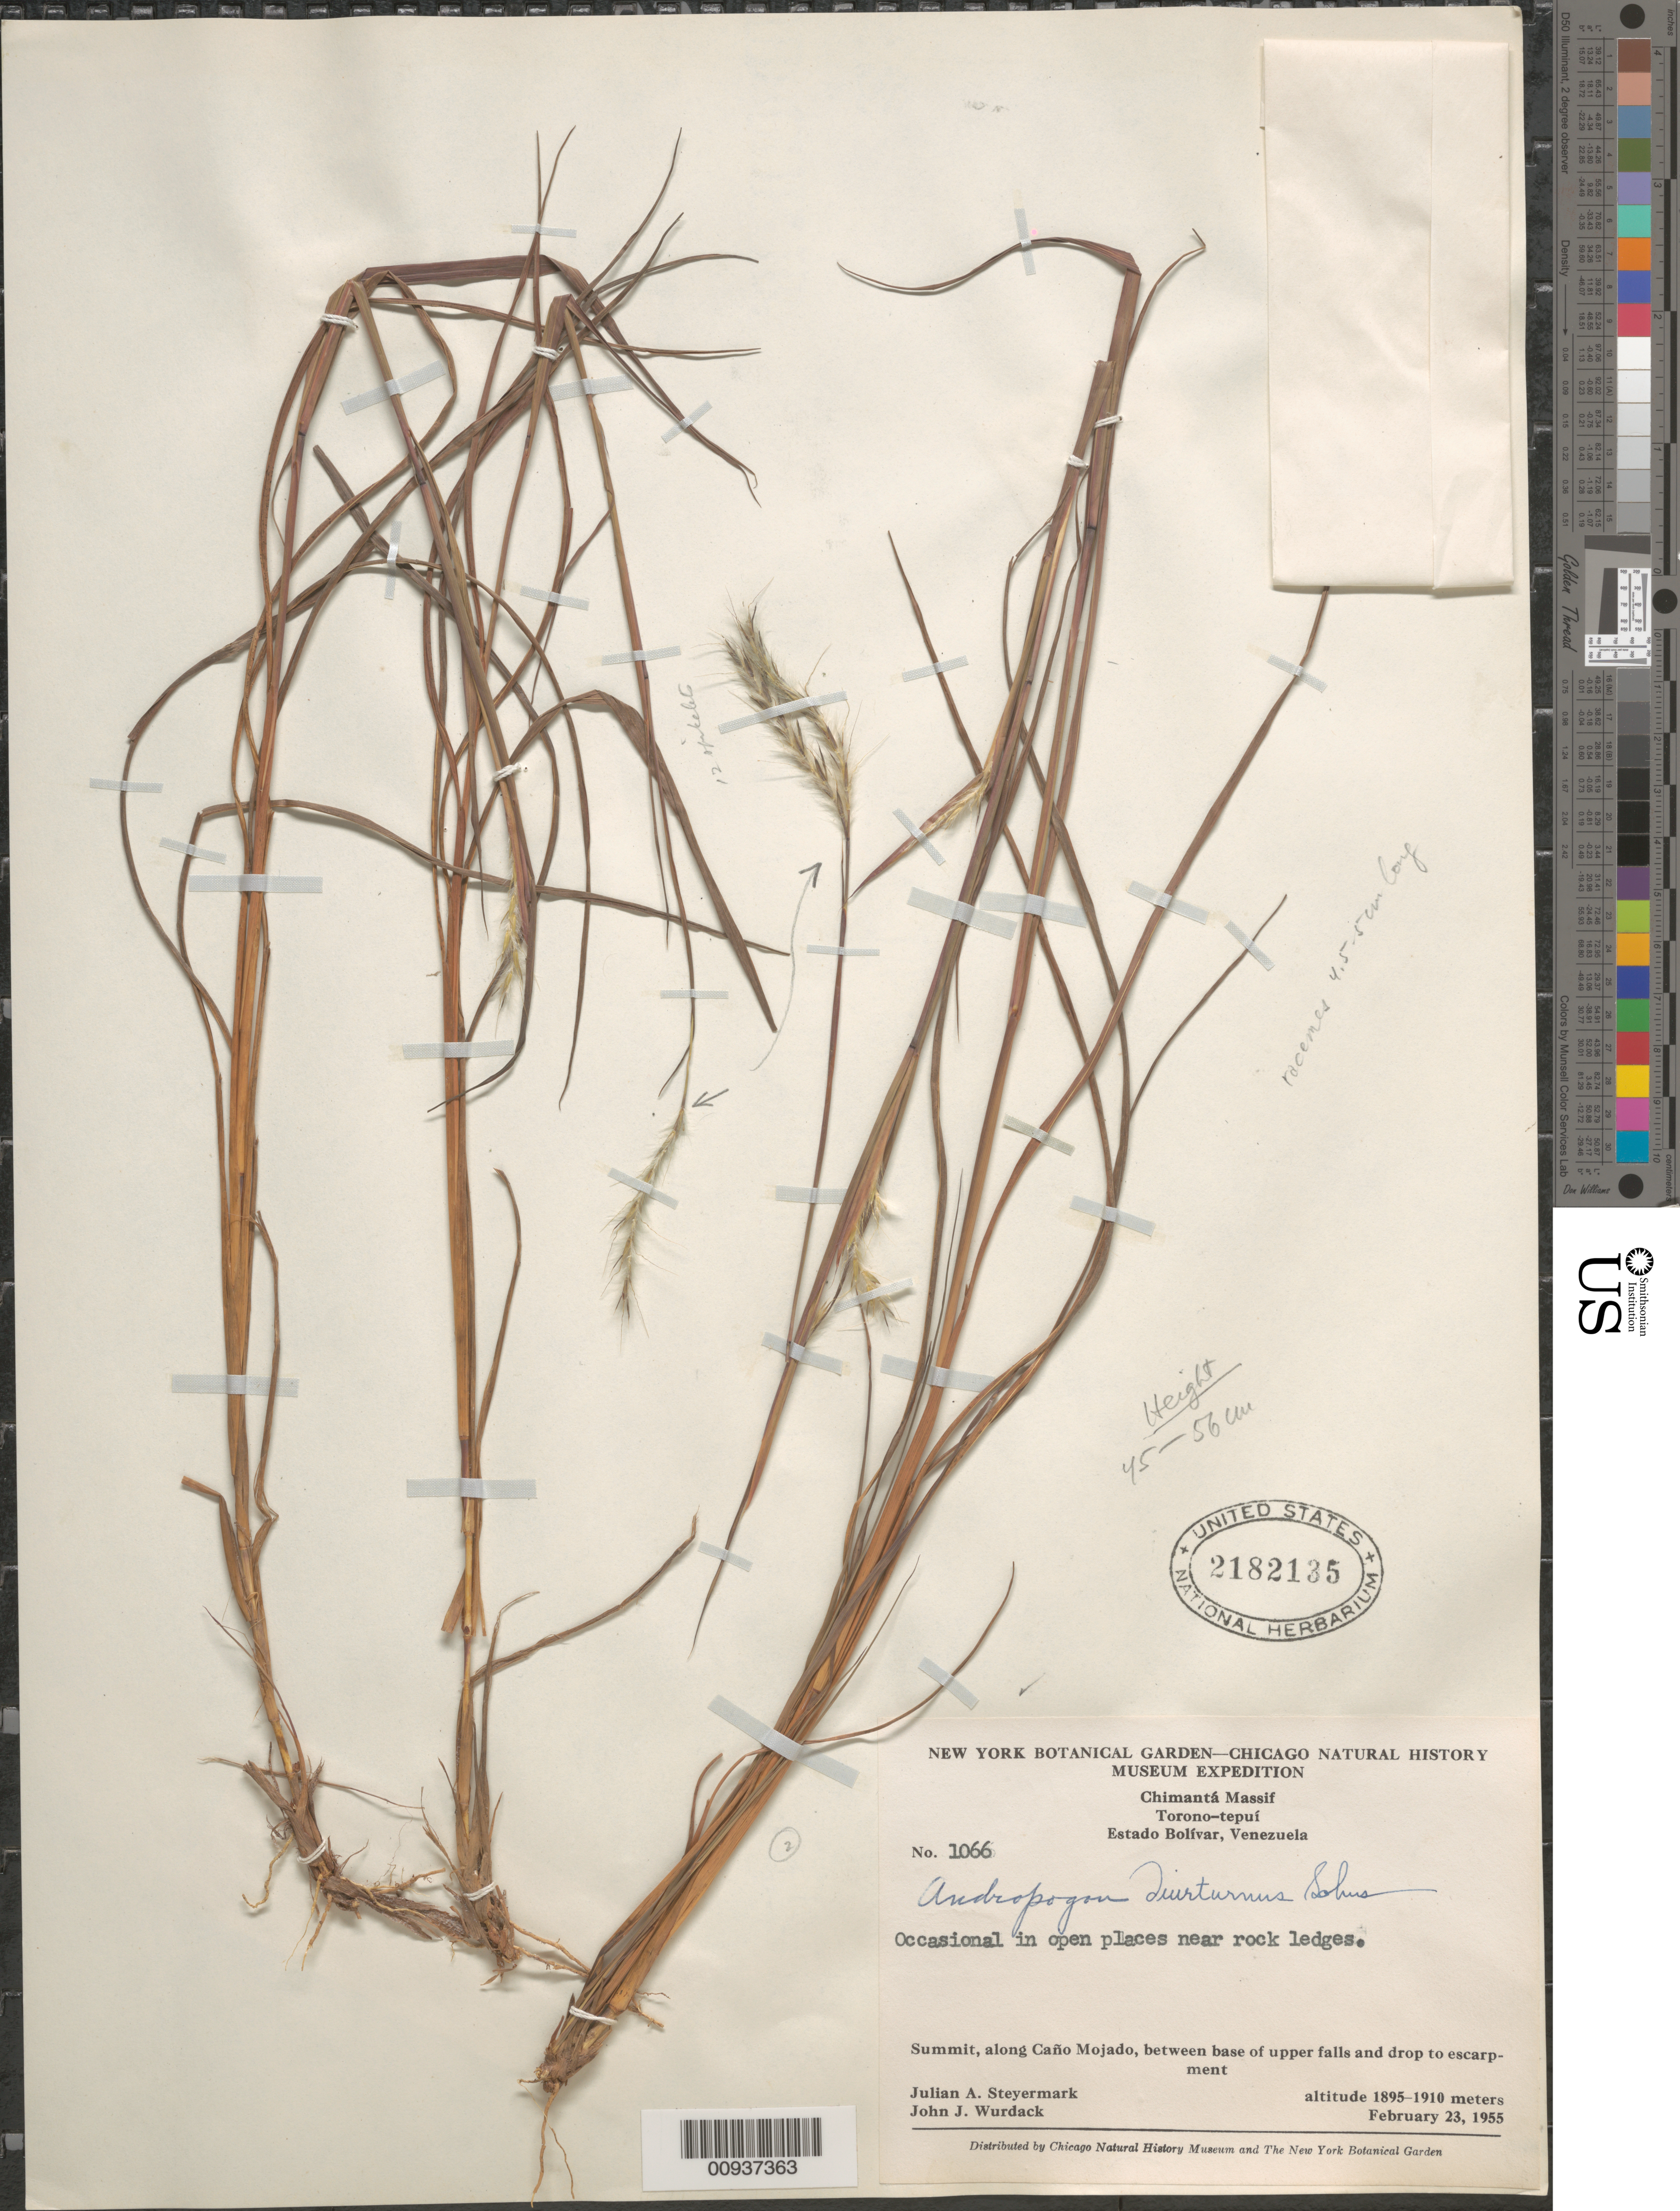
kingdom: Plantae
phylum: Tracheophyta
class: Liliopsida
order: Poales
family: Poaceae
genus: Andropogon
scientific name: Andropogon diuturnus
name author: Sohns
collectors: J. Steyermark & J. J. Wurdack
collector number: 1066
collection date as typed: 23-Feb-55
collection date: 1955-02-23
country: Venezuela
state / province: Bolívar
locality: Chimanta Massif, summit, along Cano Mojado, between base of upper falls and drop to escarpment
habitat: Open places near rock ledges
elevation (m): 1895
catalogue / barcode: US 2182135